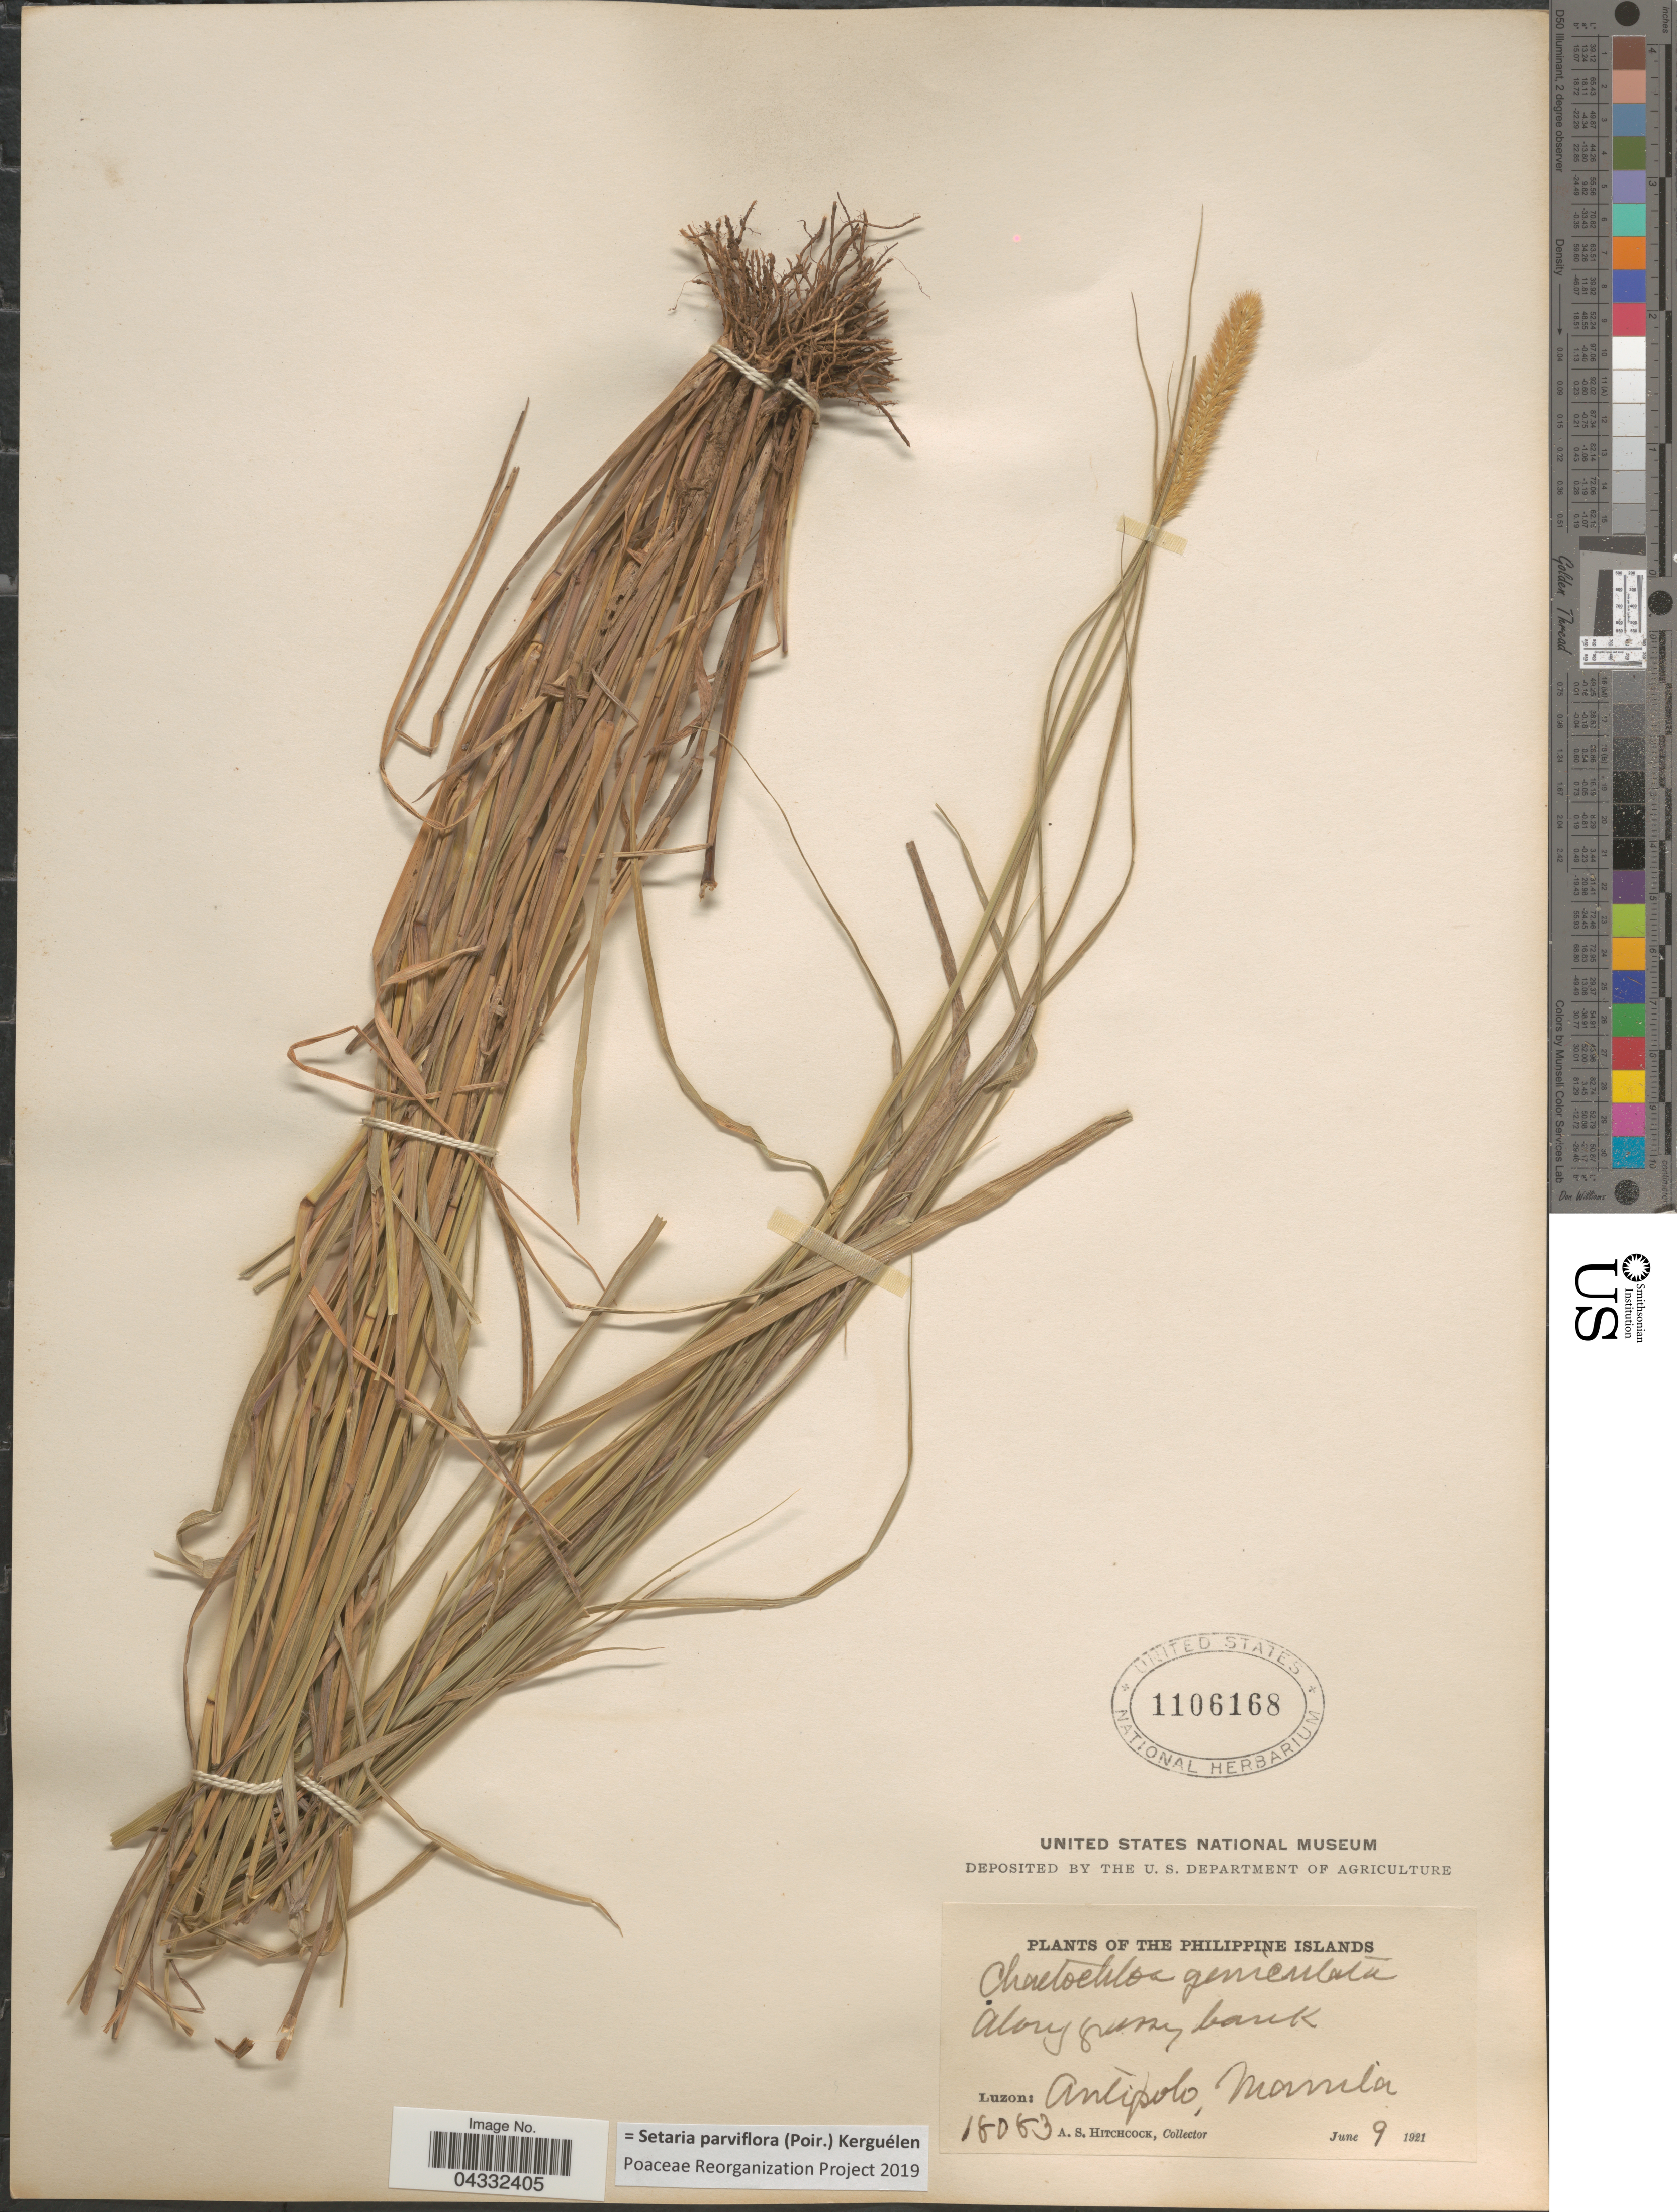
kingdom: Plantae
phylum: Tracheophyta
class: Liliopsida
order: Poales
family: Poaceae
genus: Setaria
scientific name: Setaria parviflora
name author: (Poir.) Kerguélen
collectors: A. S. Hitchcock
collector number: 18083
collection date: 1921-06-09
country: Philippines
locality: The Philippine Islands. Luzon: Antipolo, Manila.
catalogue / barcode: US 1106168